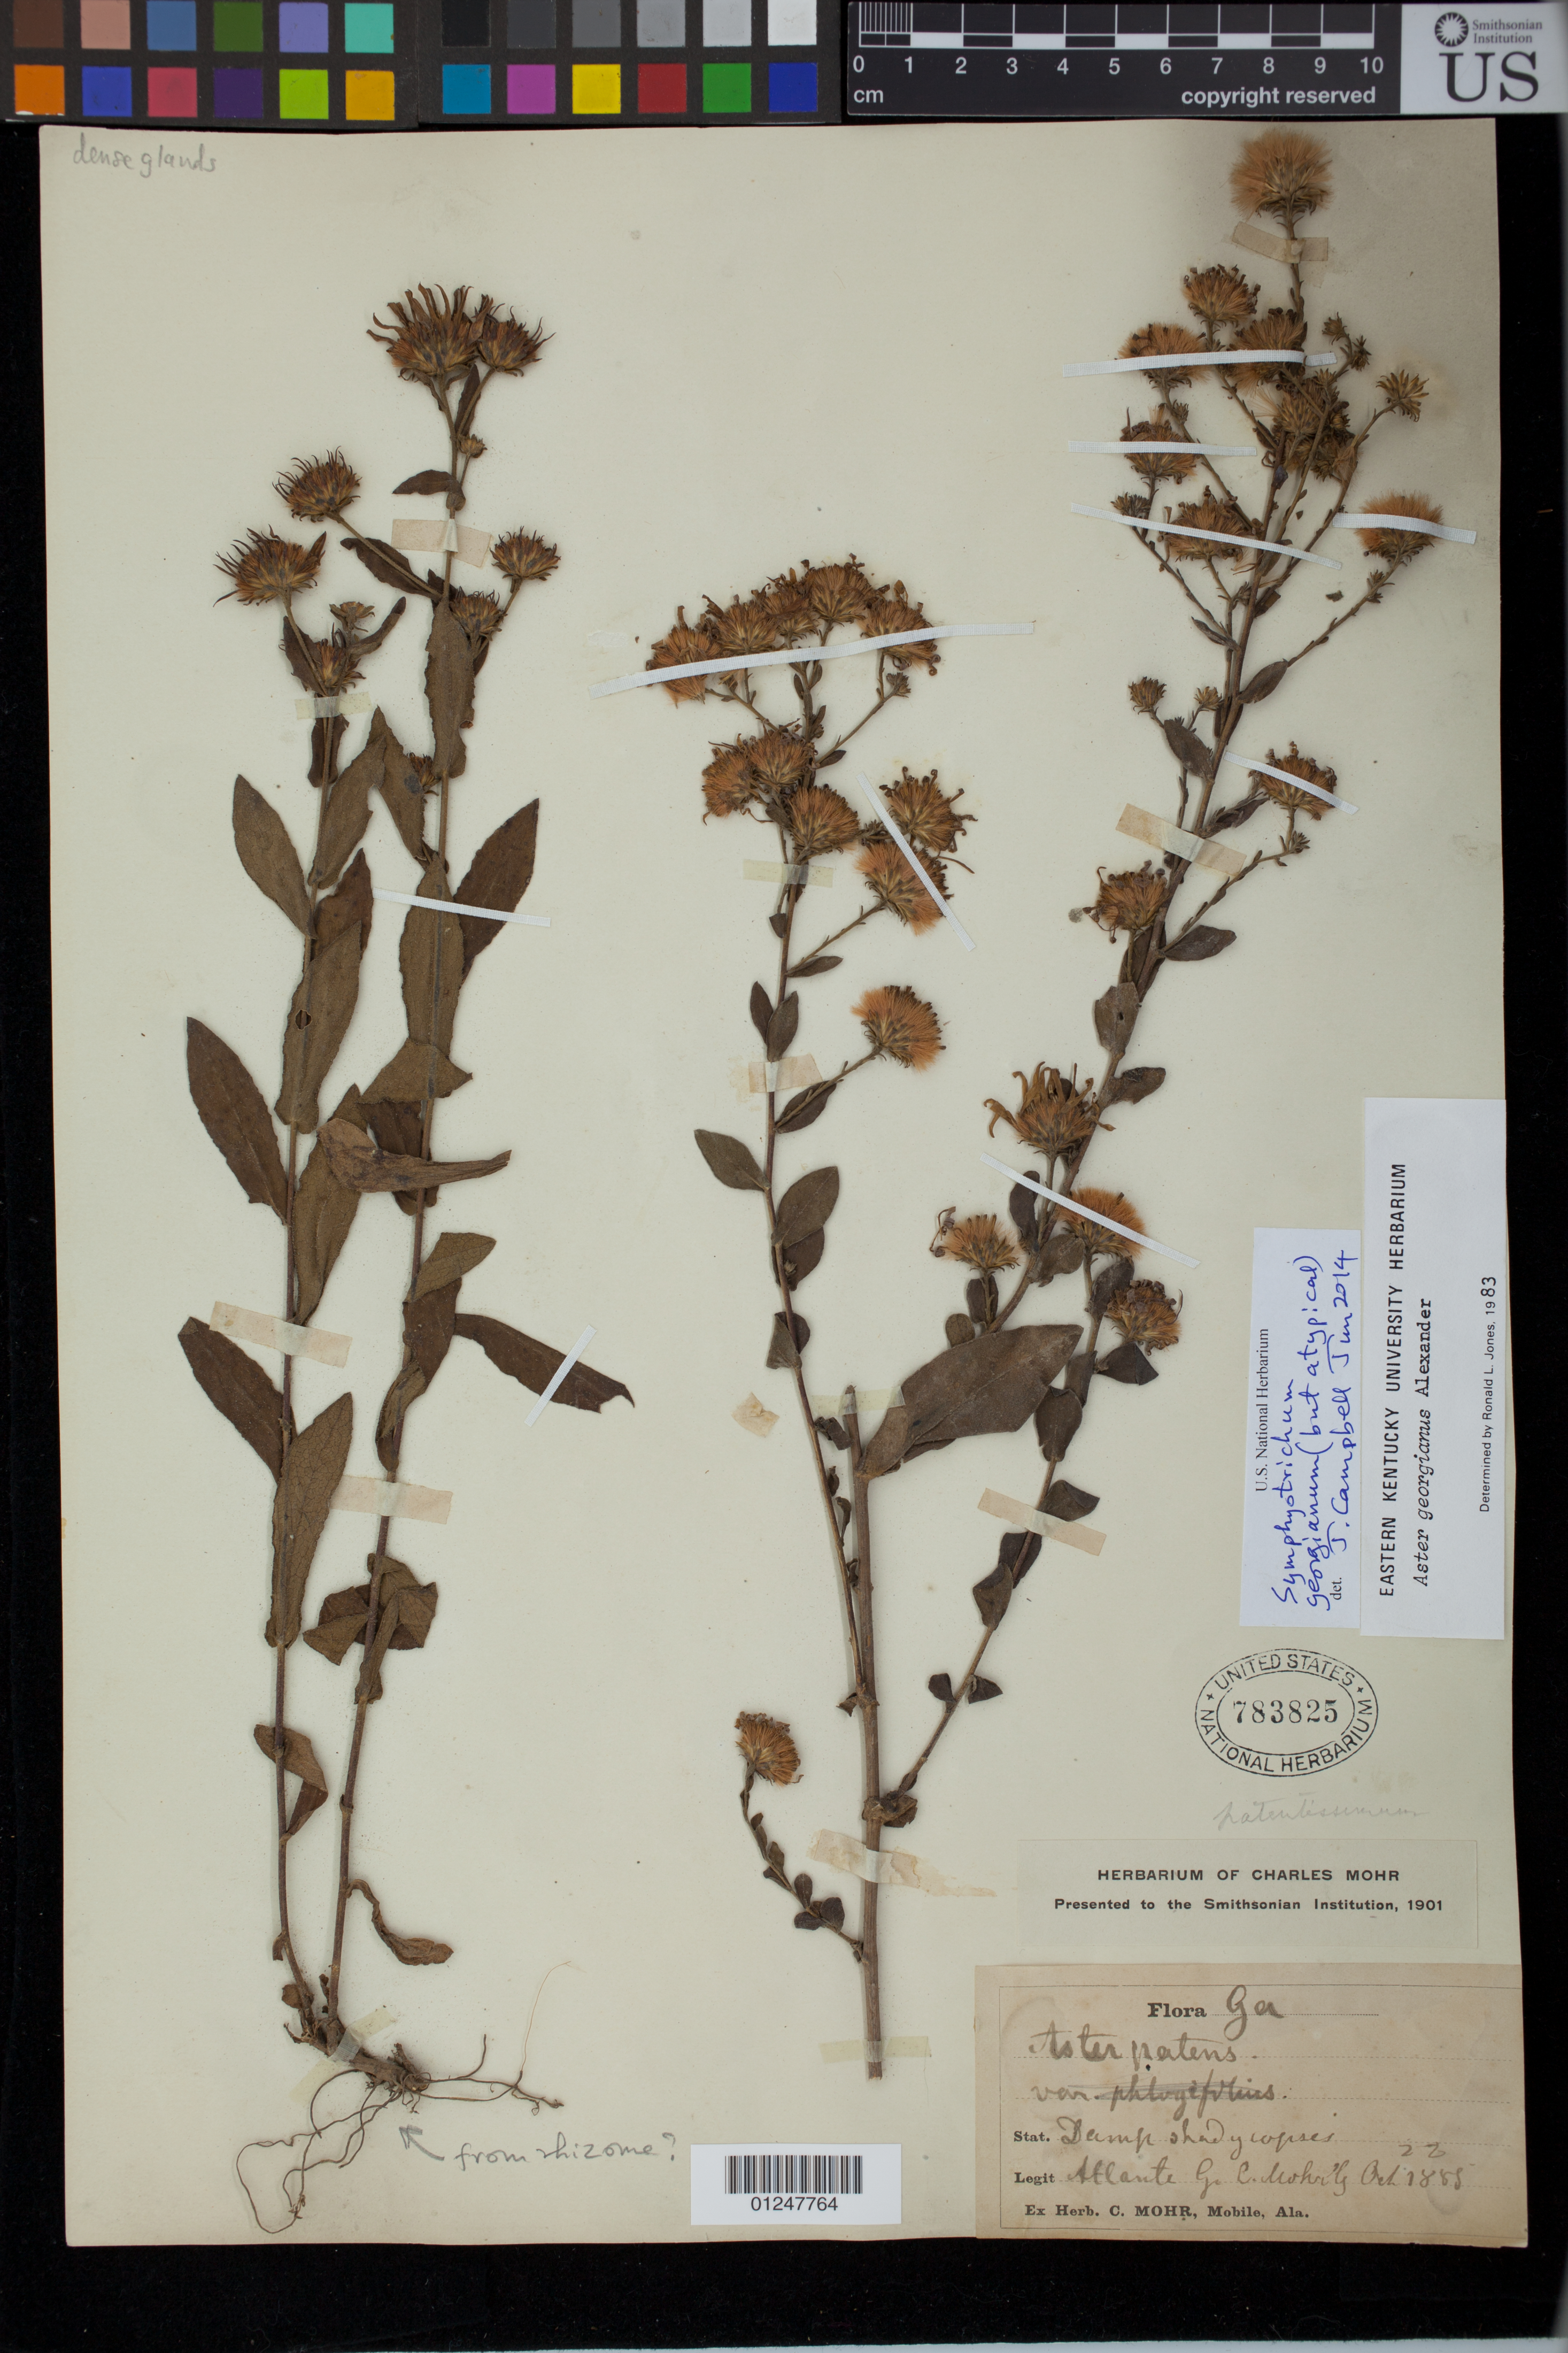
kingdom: Plantae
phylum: Tracheophyta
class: Magnoliopsida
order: Asterales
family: Asteraceae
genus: Symphyotrichum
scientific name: Symphyotrichum georgianum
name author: (Alexander) G.L. Nesom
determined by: Campbell, J.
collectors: C. T. Mohr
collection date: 1888-10-22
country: United States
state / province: Georgia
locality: Atlanta.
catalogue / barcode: US 783825